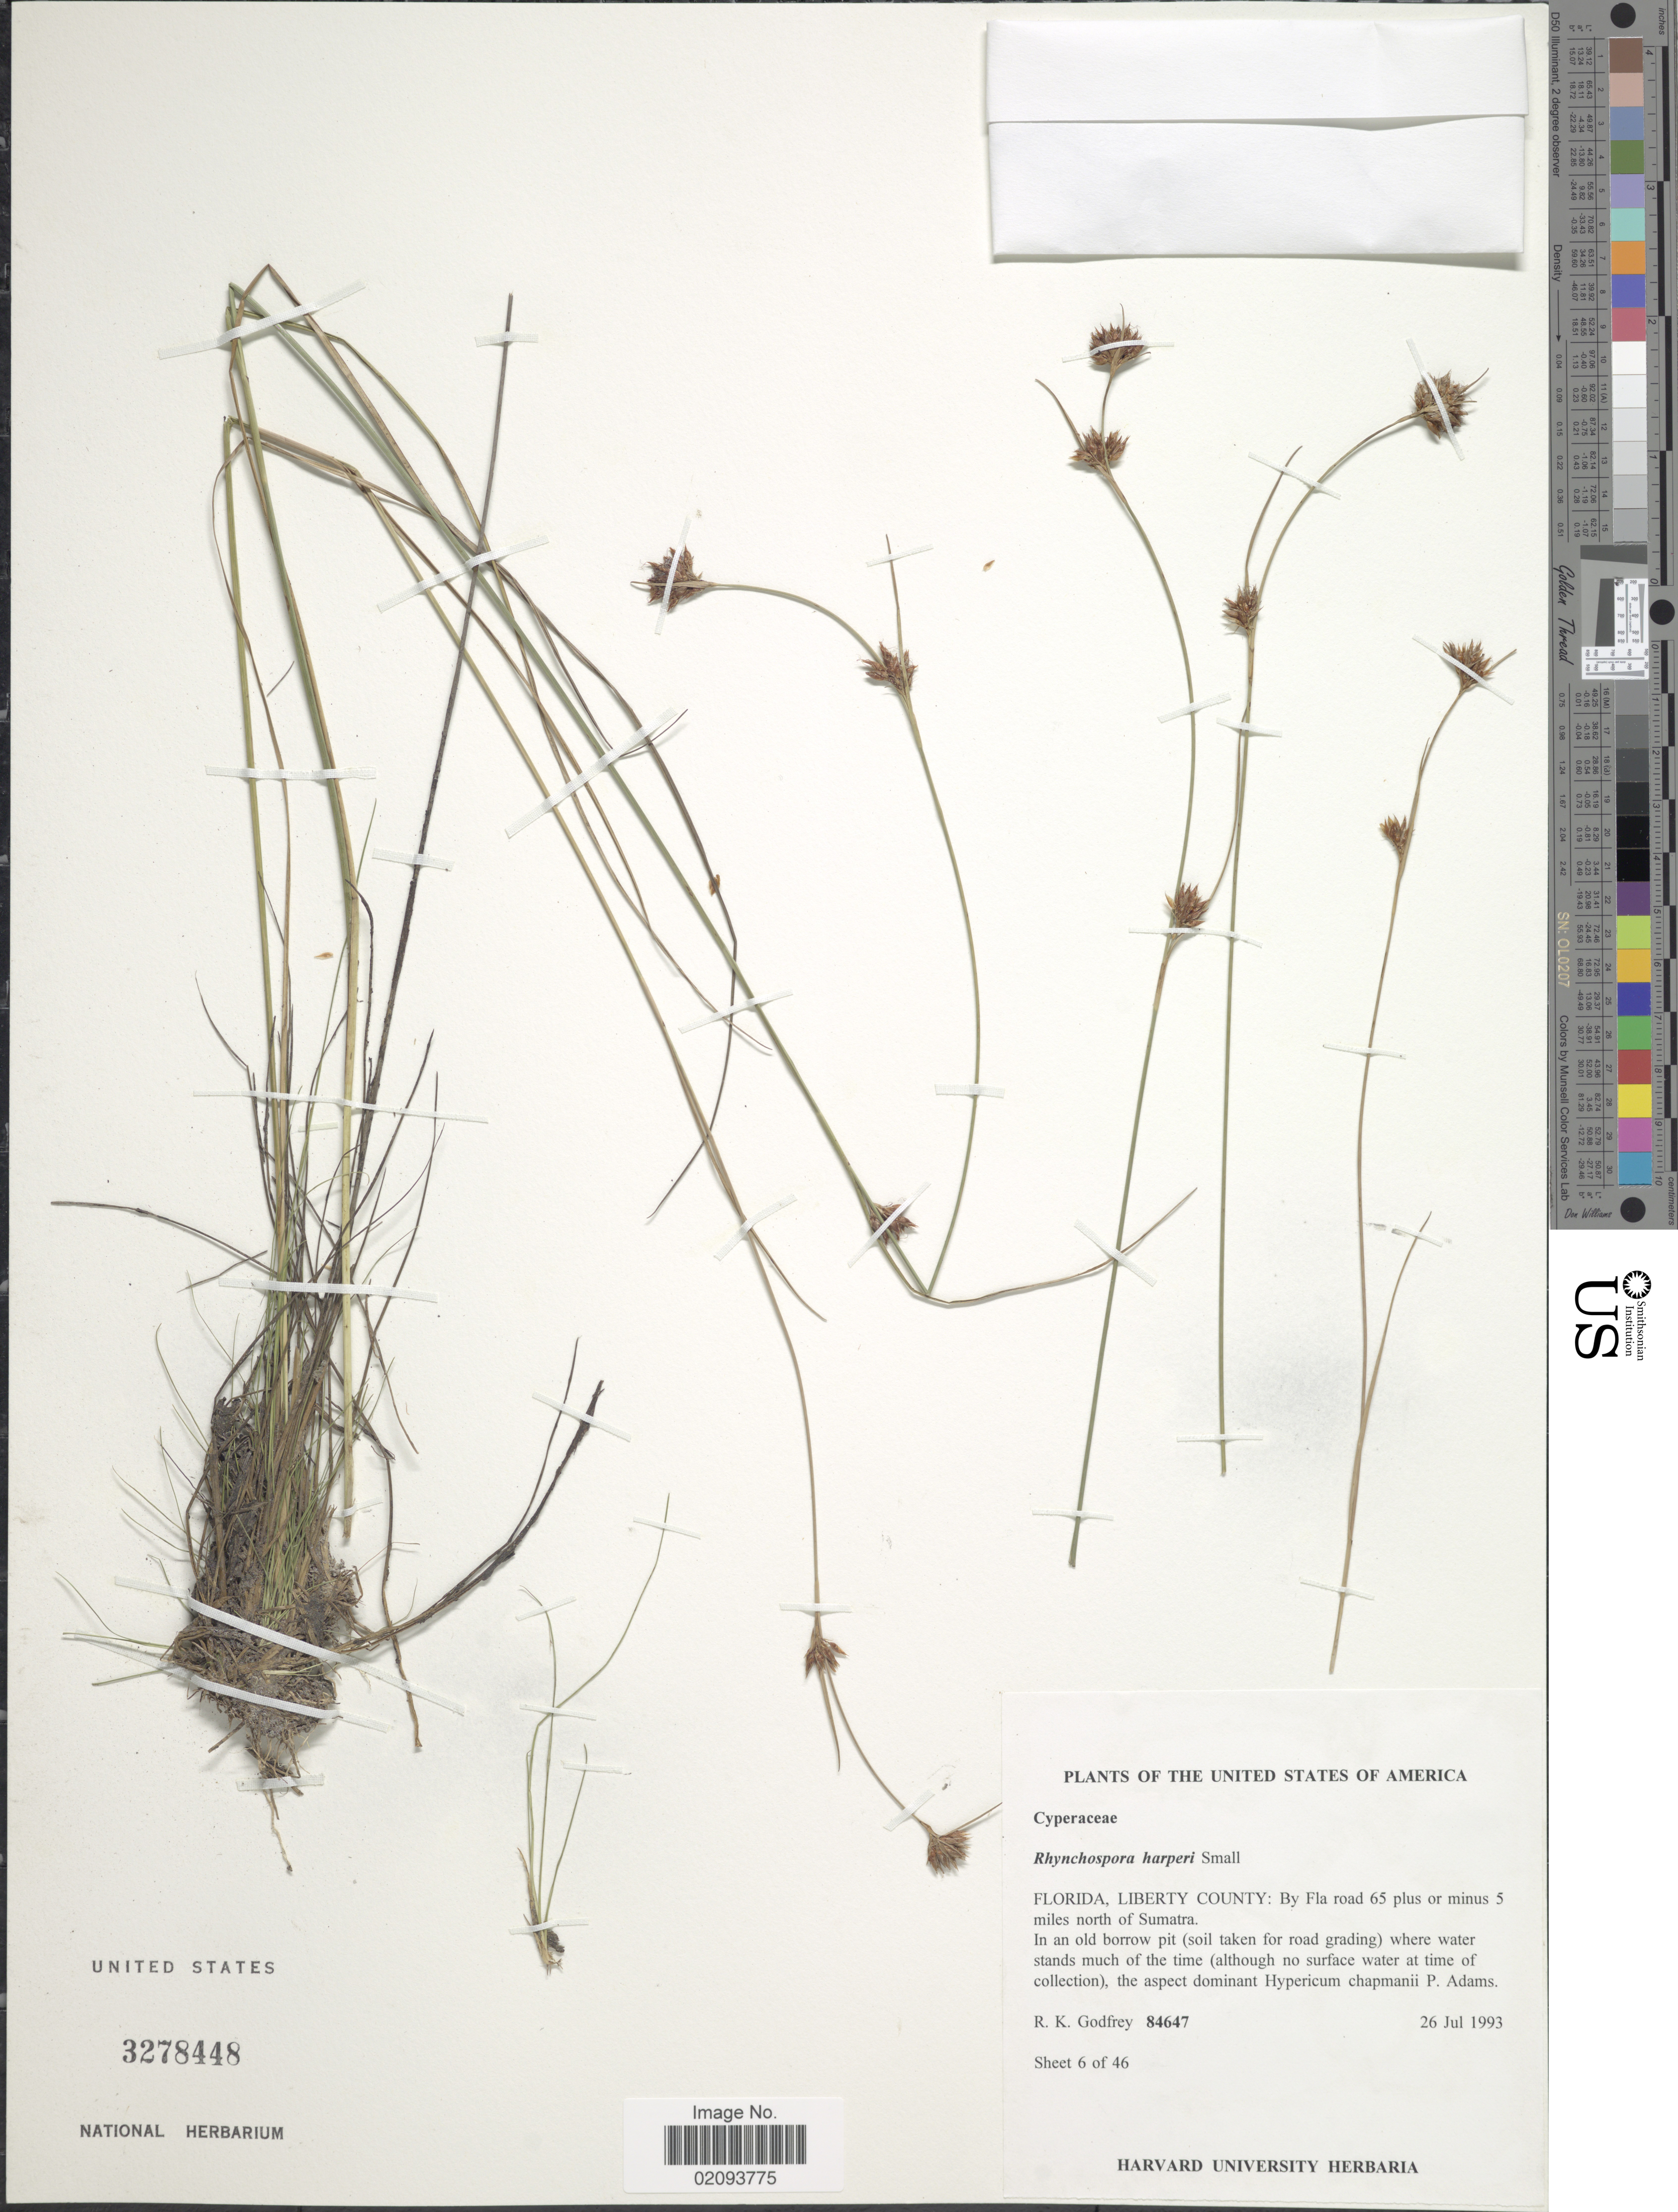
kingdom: Plantae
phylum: Tracheophyta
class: Liliopsida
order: Poales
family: Cyperaceae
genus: Rhynchospora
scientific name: Rhynchospora harperi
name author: Small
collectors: R. K. Godfrey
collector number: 84647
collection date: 1993-07-26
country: United States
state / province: Florida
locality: Liberty County: By Fla road 65 plus or minus 5 miles north of Sumatra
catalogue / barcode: US 3278448